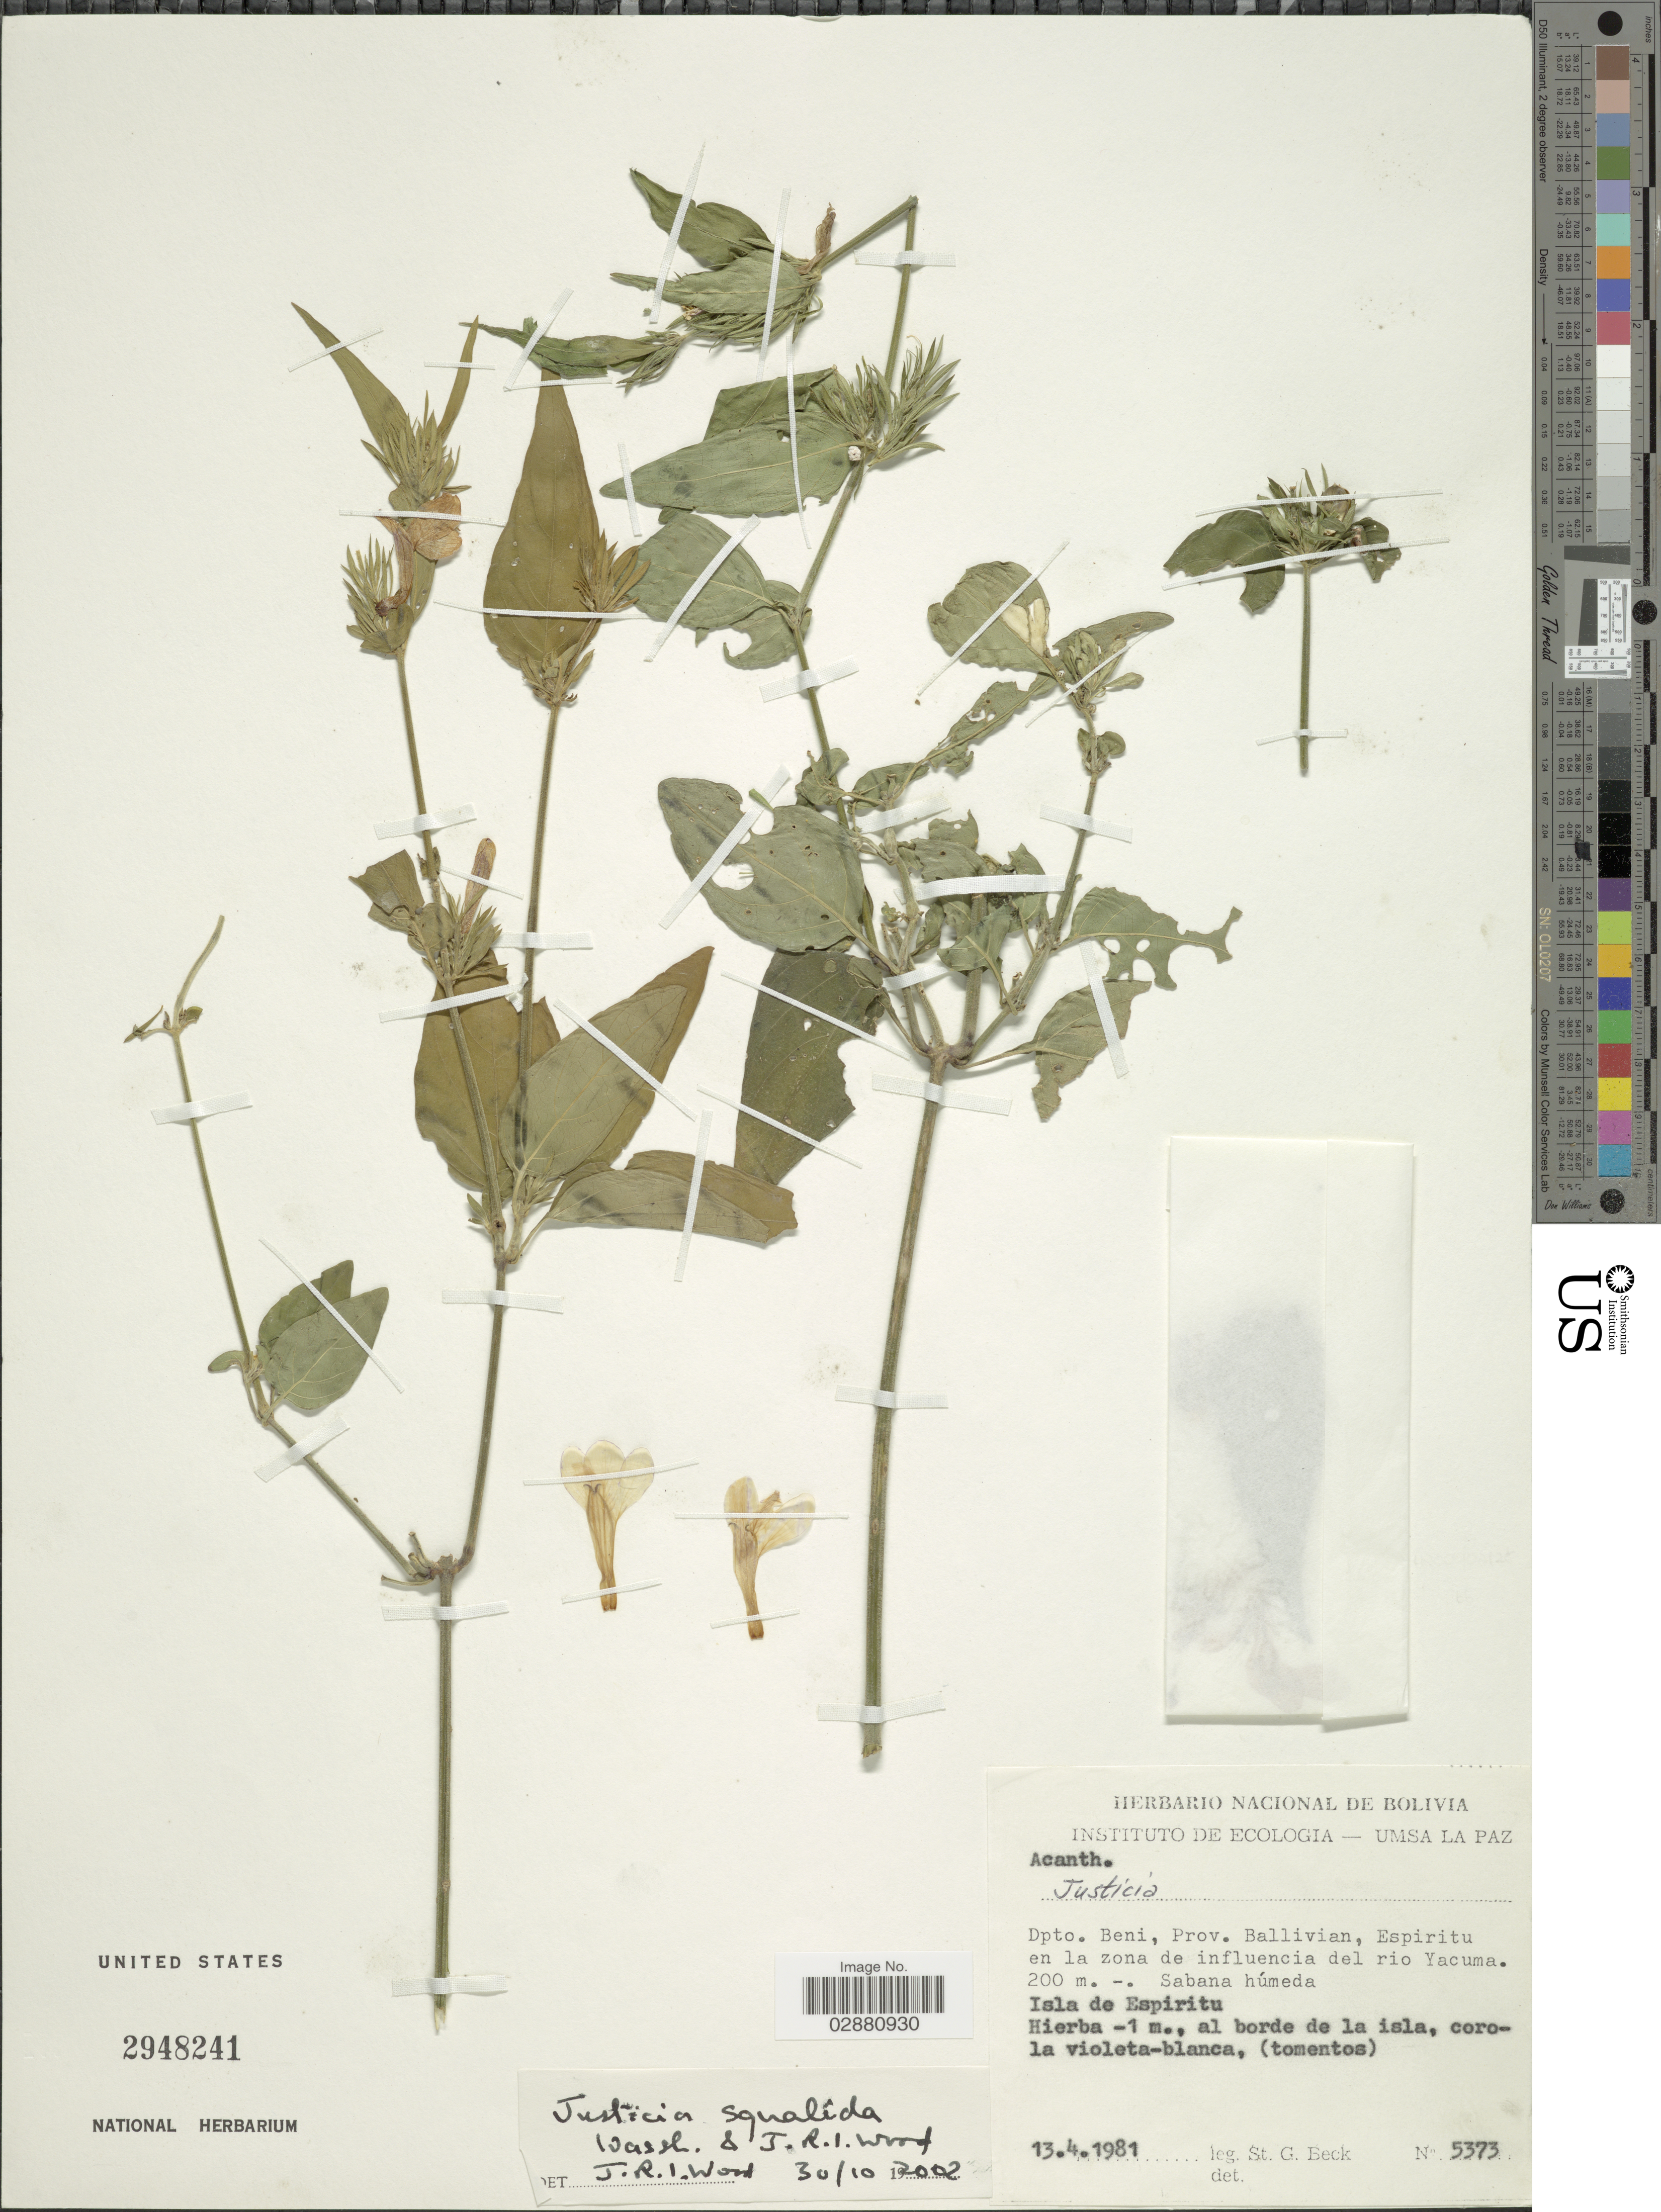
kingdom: Plantae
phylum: Tracheophyta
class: Magnoliopsida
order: Lamiales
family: Acanthaceae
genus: Justicia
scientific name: Justicia squalida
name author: Wassh. & J.R.I. Wood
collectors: S. Beck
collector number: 5373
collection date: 1981-04-13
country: Bolivia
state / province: Beni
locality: Dpto. Beni, Prov. Ballivian, Espiritu en la zona de influencia del rio Yacuma.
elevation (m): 200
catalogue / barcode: US 2948241